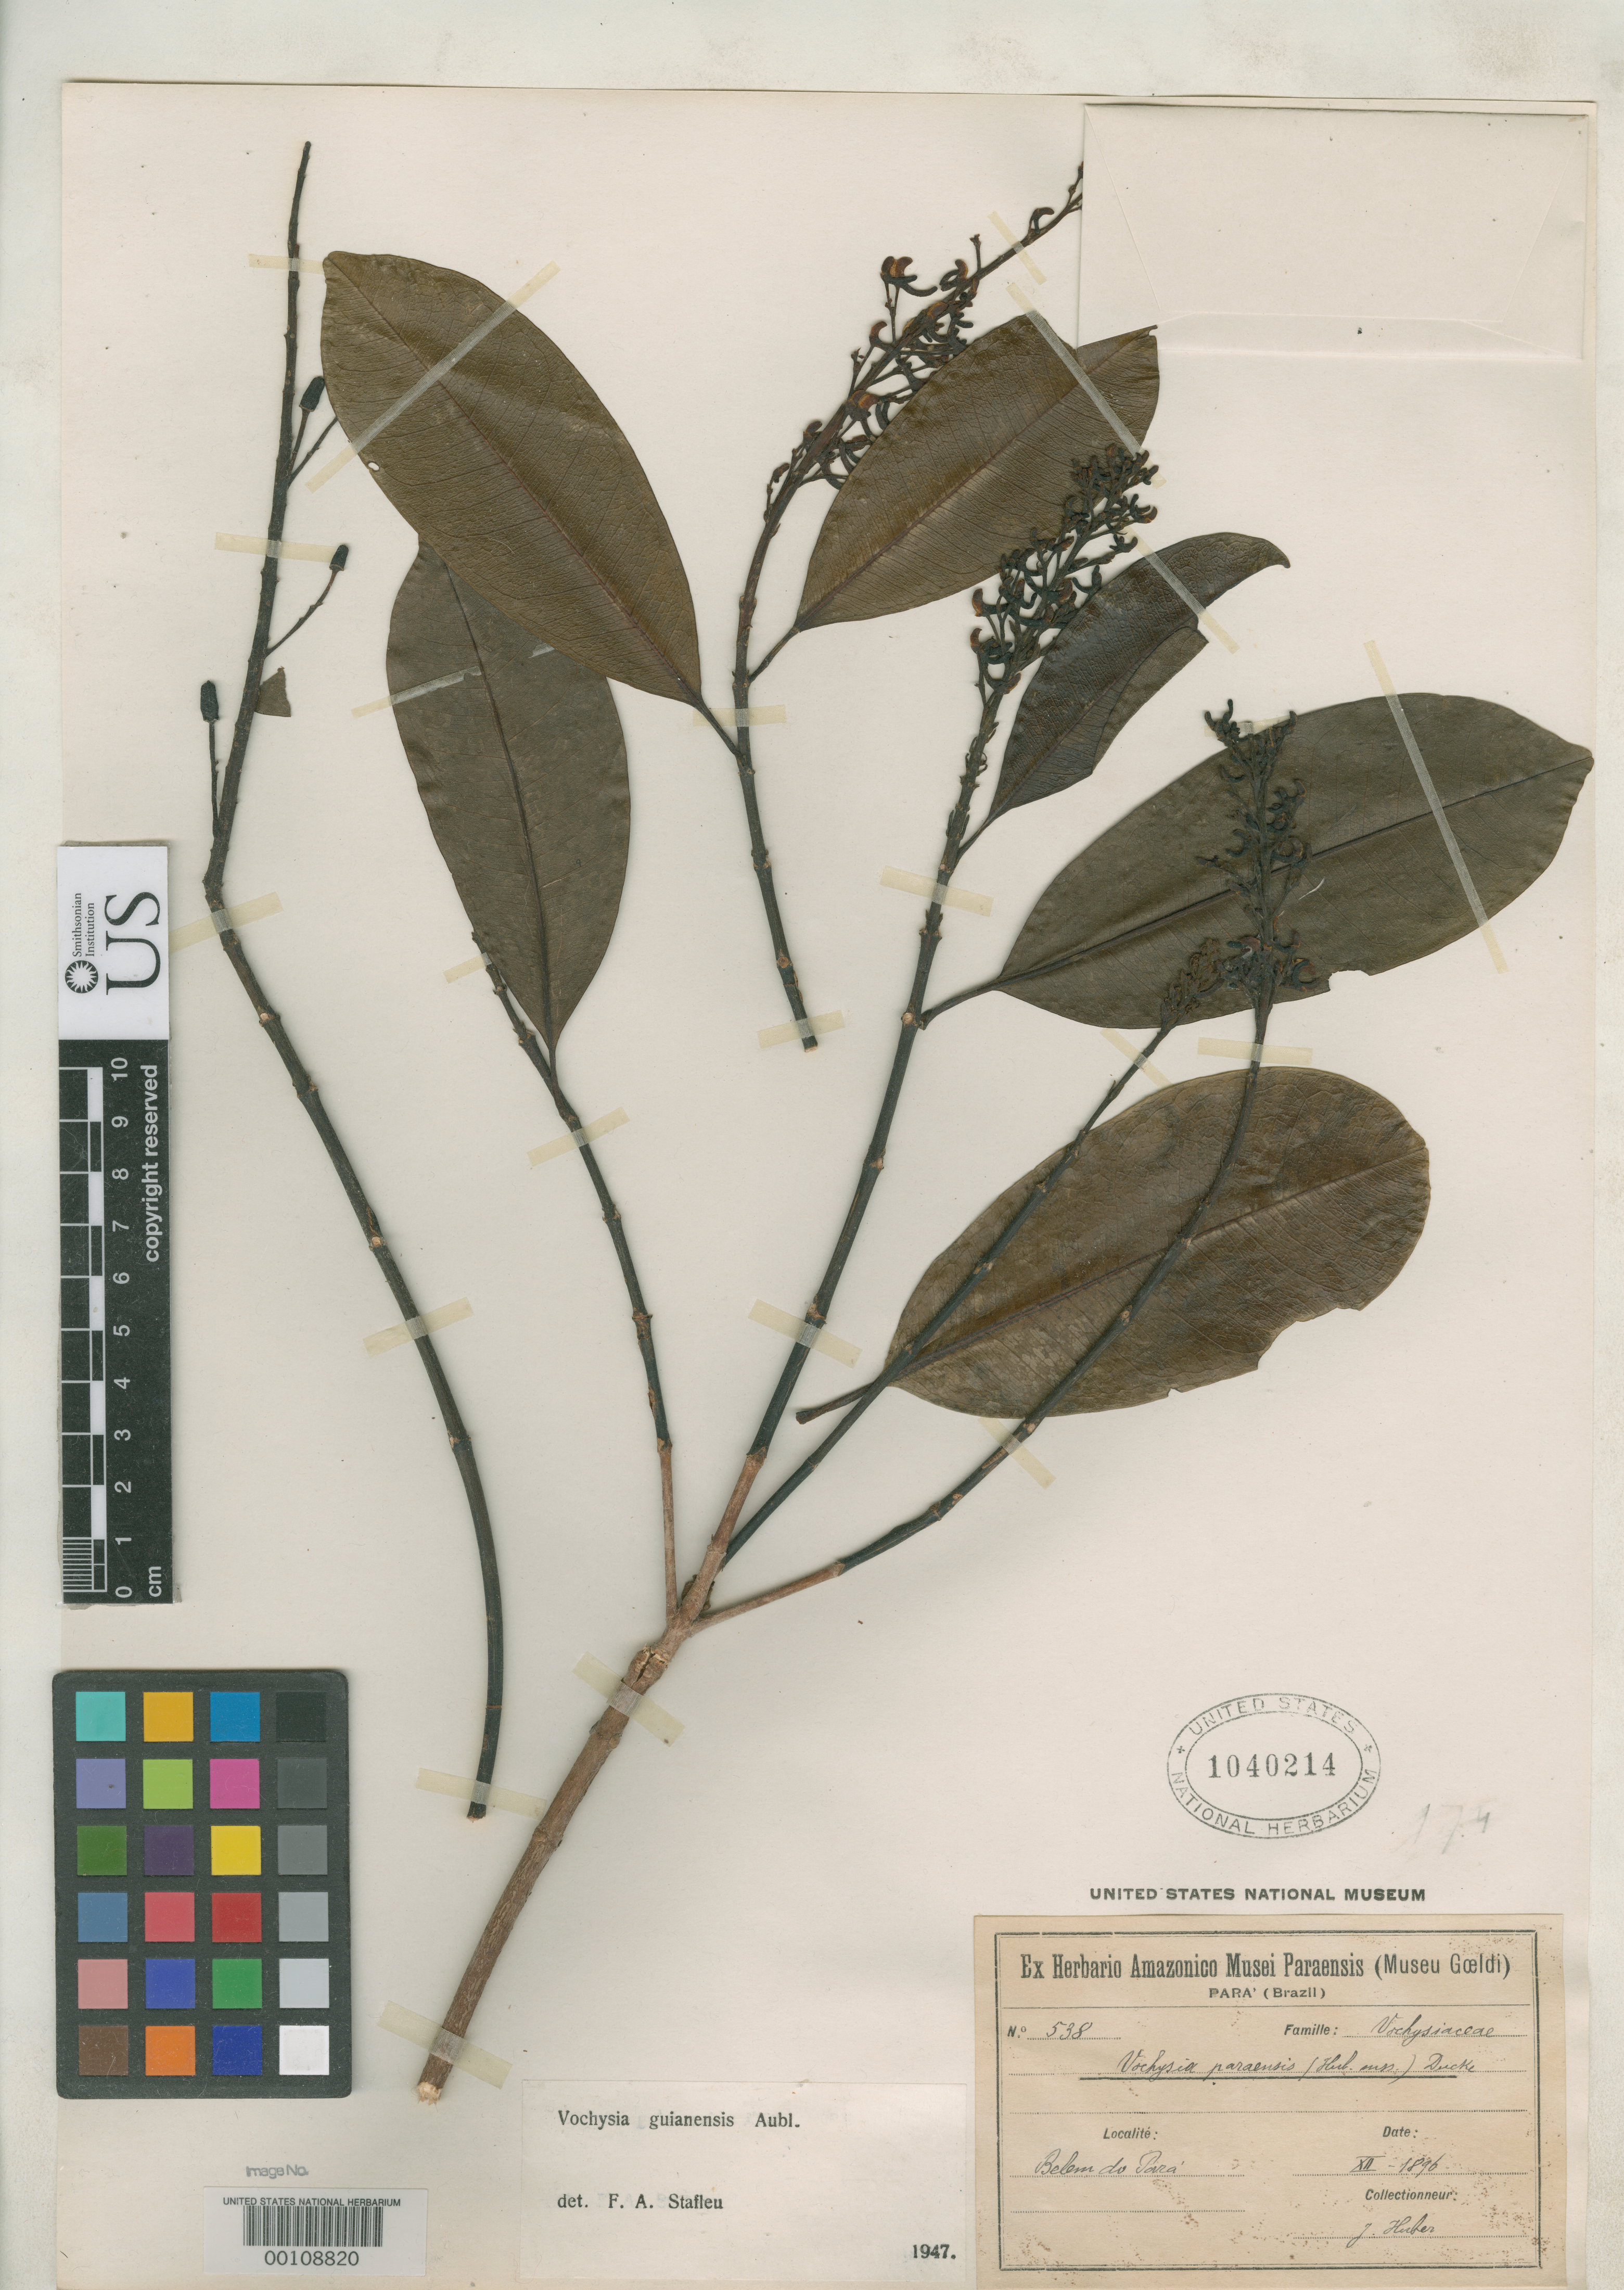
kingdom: Plantae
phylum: Tracheophyta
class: Magnoliopsida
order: Myrtales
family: Vochysiaceae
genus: Vochysia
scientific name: Vochysia paraensis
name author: Huber ex Ducke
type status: Syntype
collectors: J. Huber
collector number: Herb. Mus. Paraensis 538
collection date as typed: Dec 1896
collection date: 1896-12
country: Brazil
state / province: Pará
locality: Belem.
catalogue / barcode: US 1040214